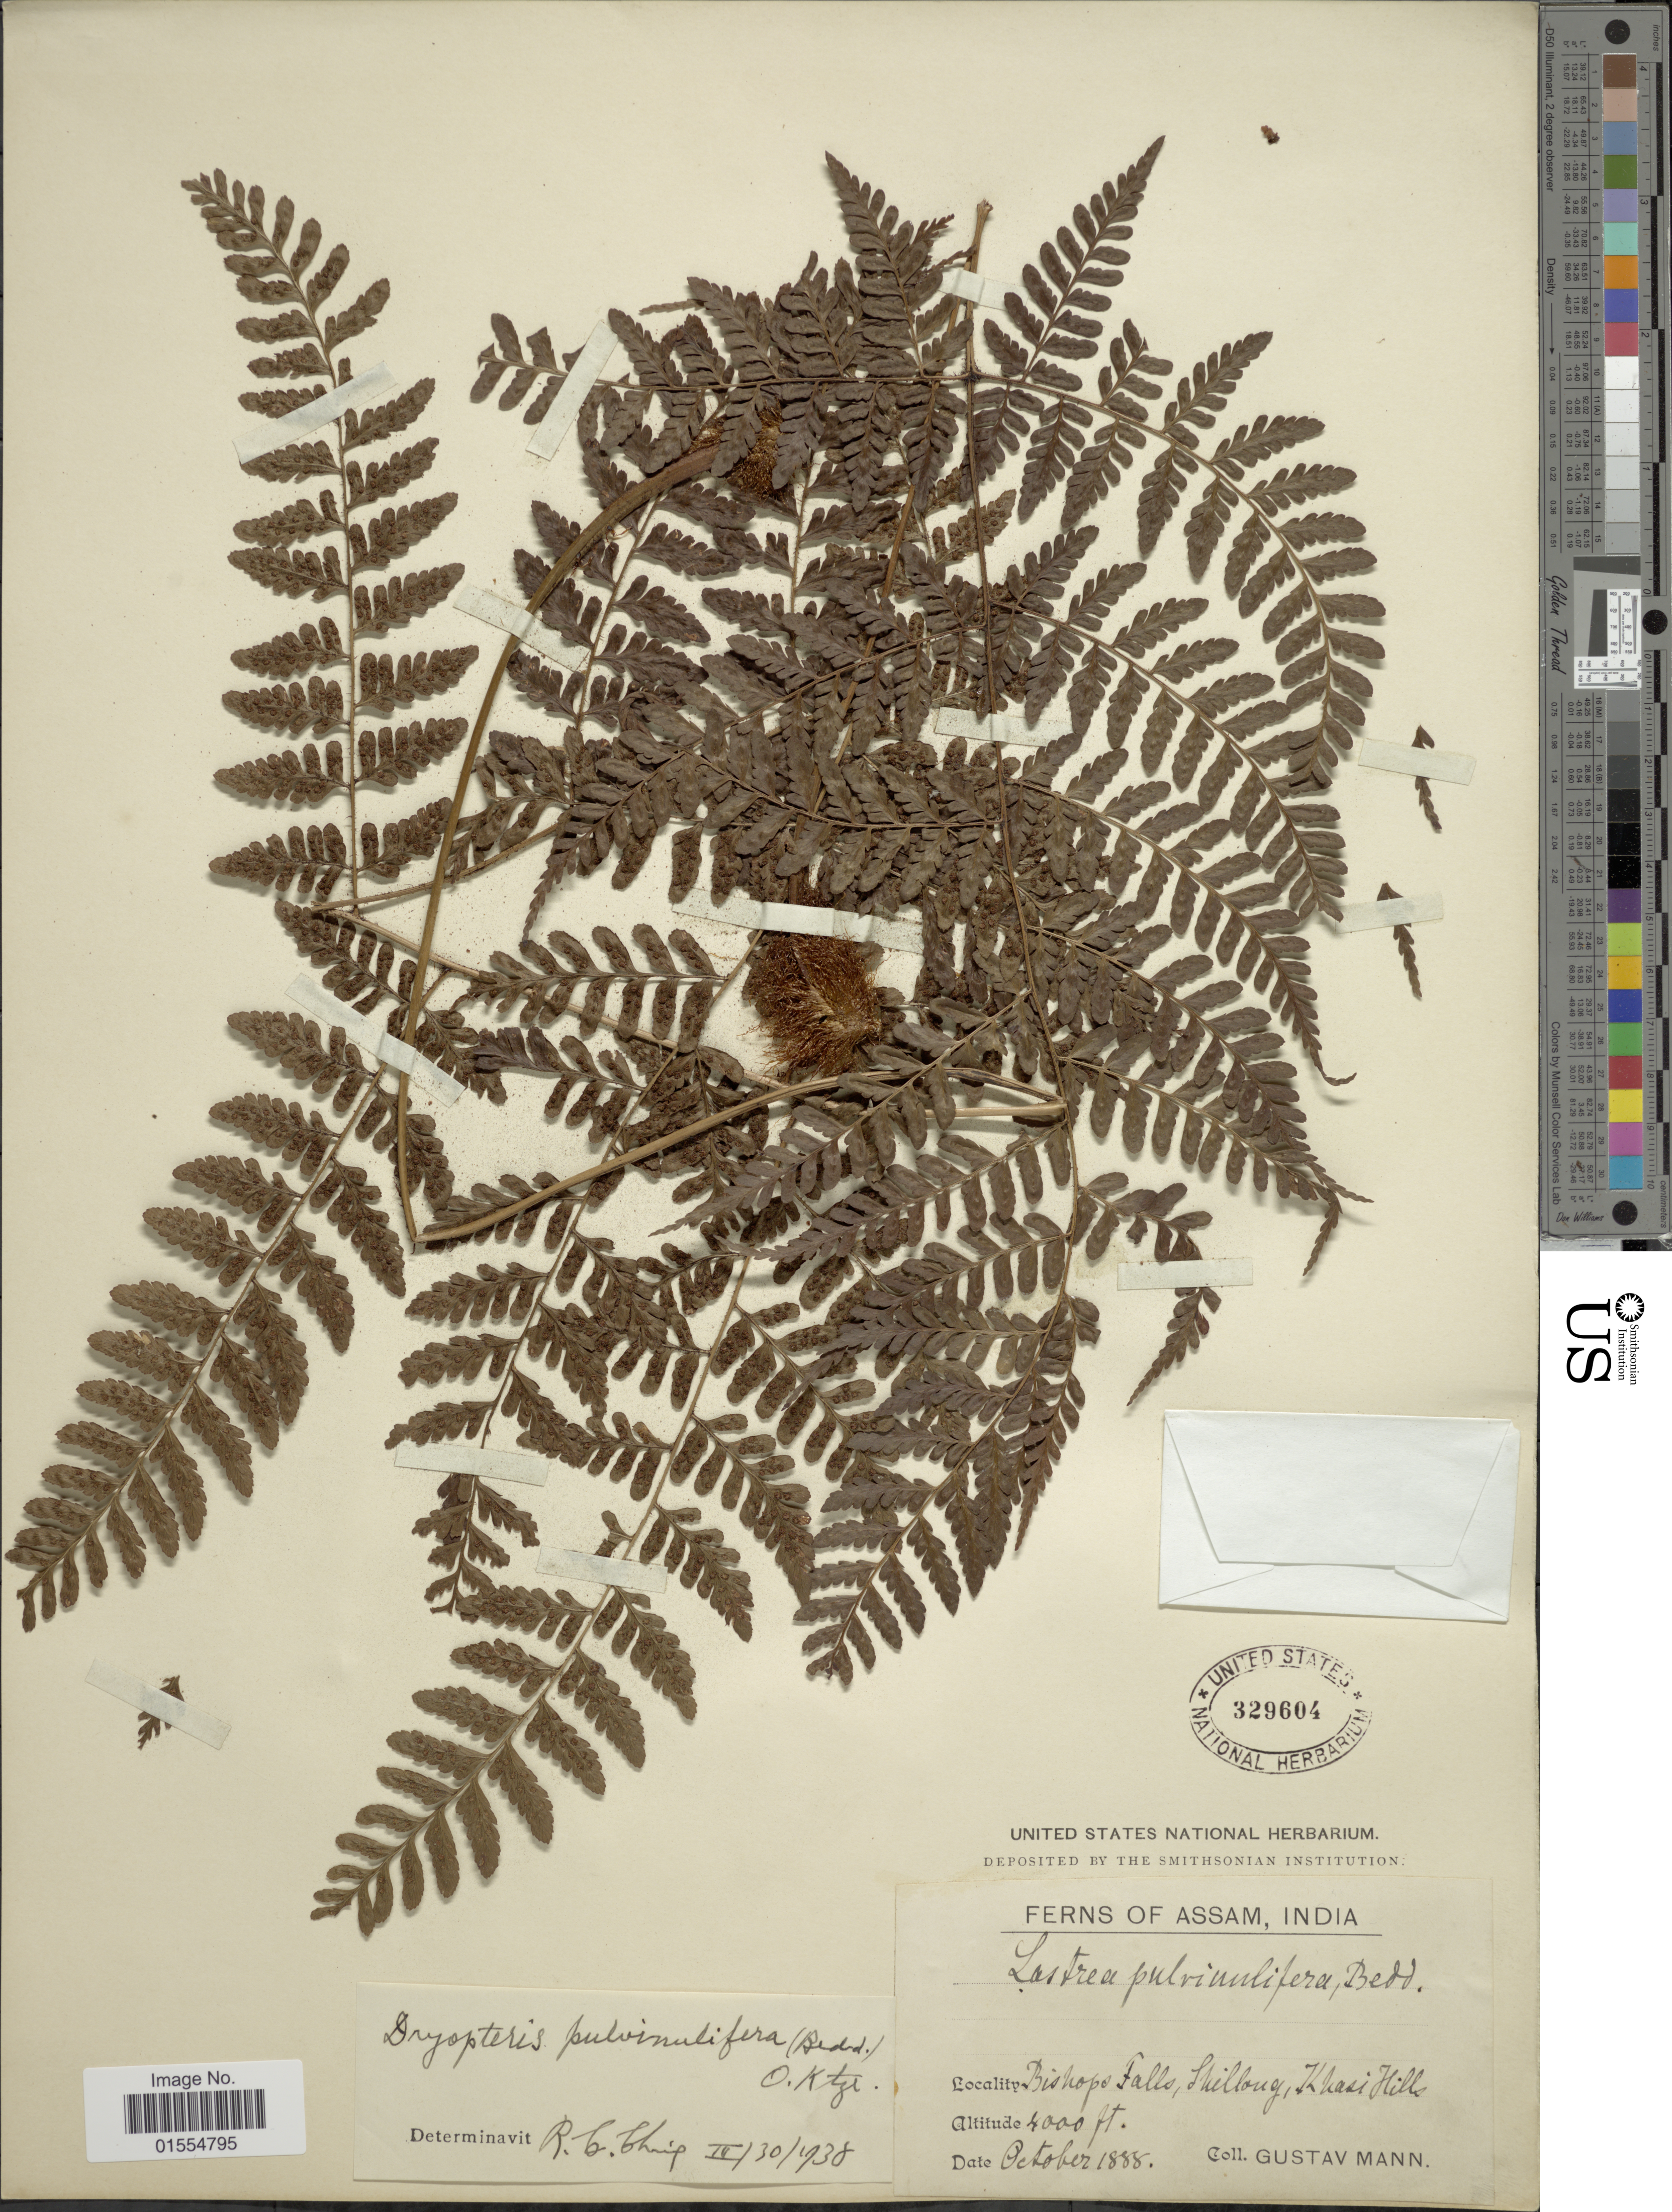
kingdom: Plantae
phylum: Tracheophyta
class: Polypodiopsida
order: Polypodiales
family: Dryopteridaceae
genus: Dryopteris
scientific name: Dryopteris pulvinulifera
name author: (Bedd.) Kuntze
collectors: G. Mann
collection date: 1888-10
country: India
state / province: Meghalaya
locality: Assam, India, Bishops Falls, Shillong, Khasi Hills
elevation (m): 1219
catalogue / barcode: US 329604